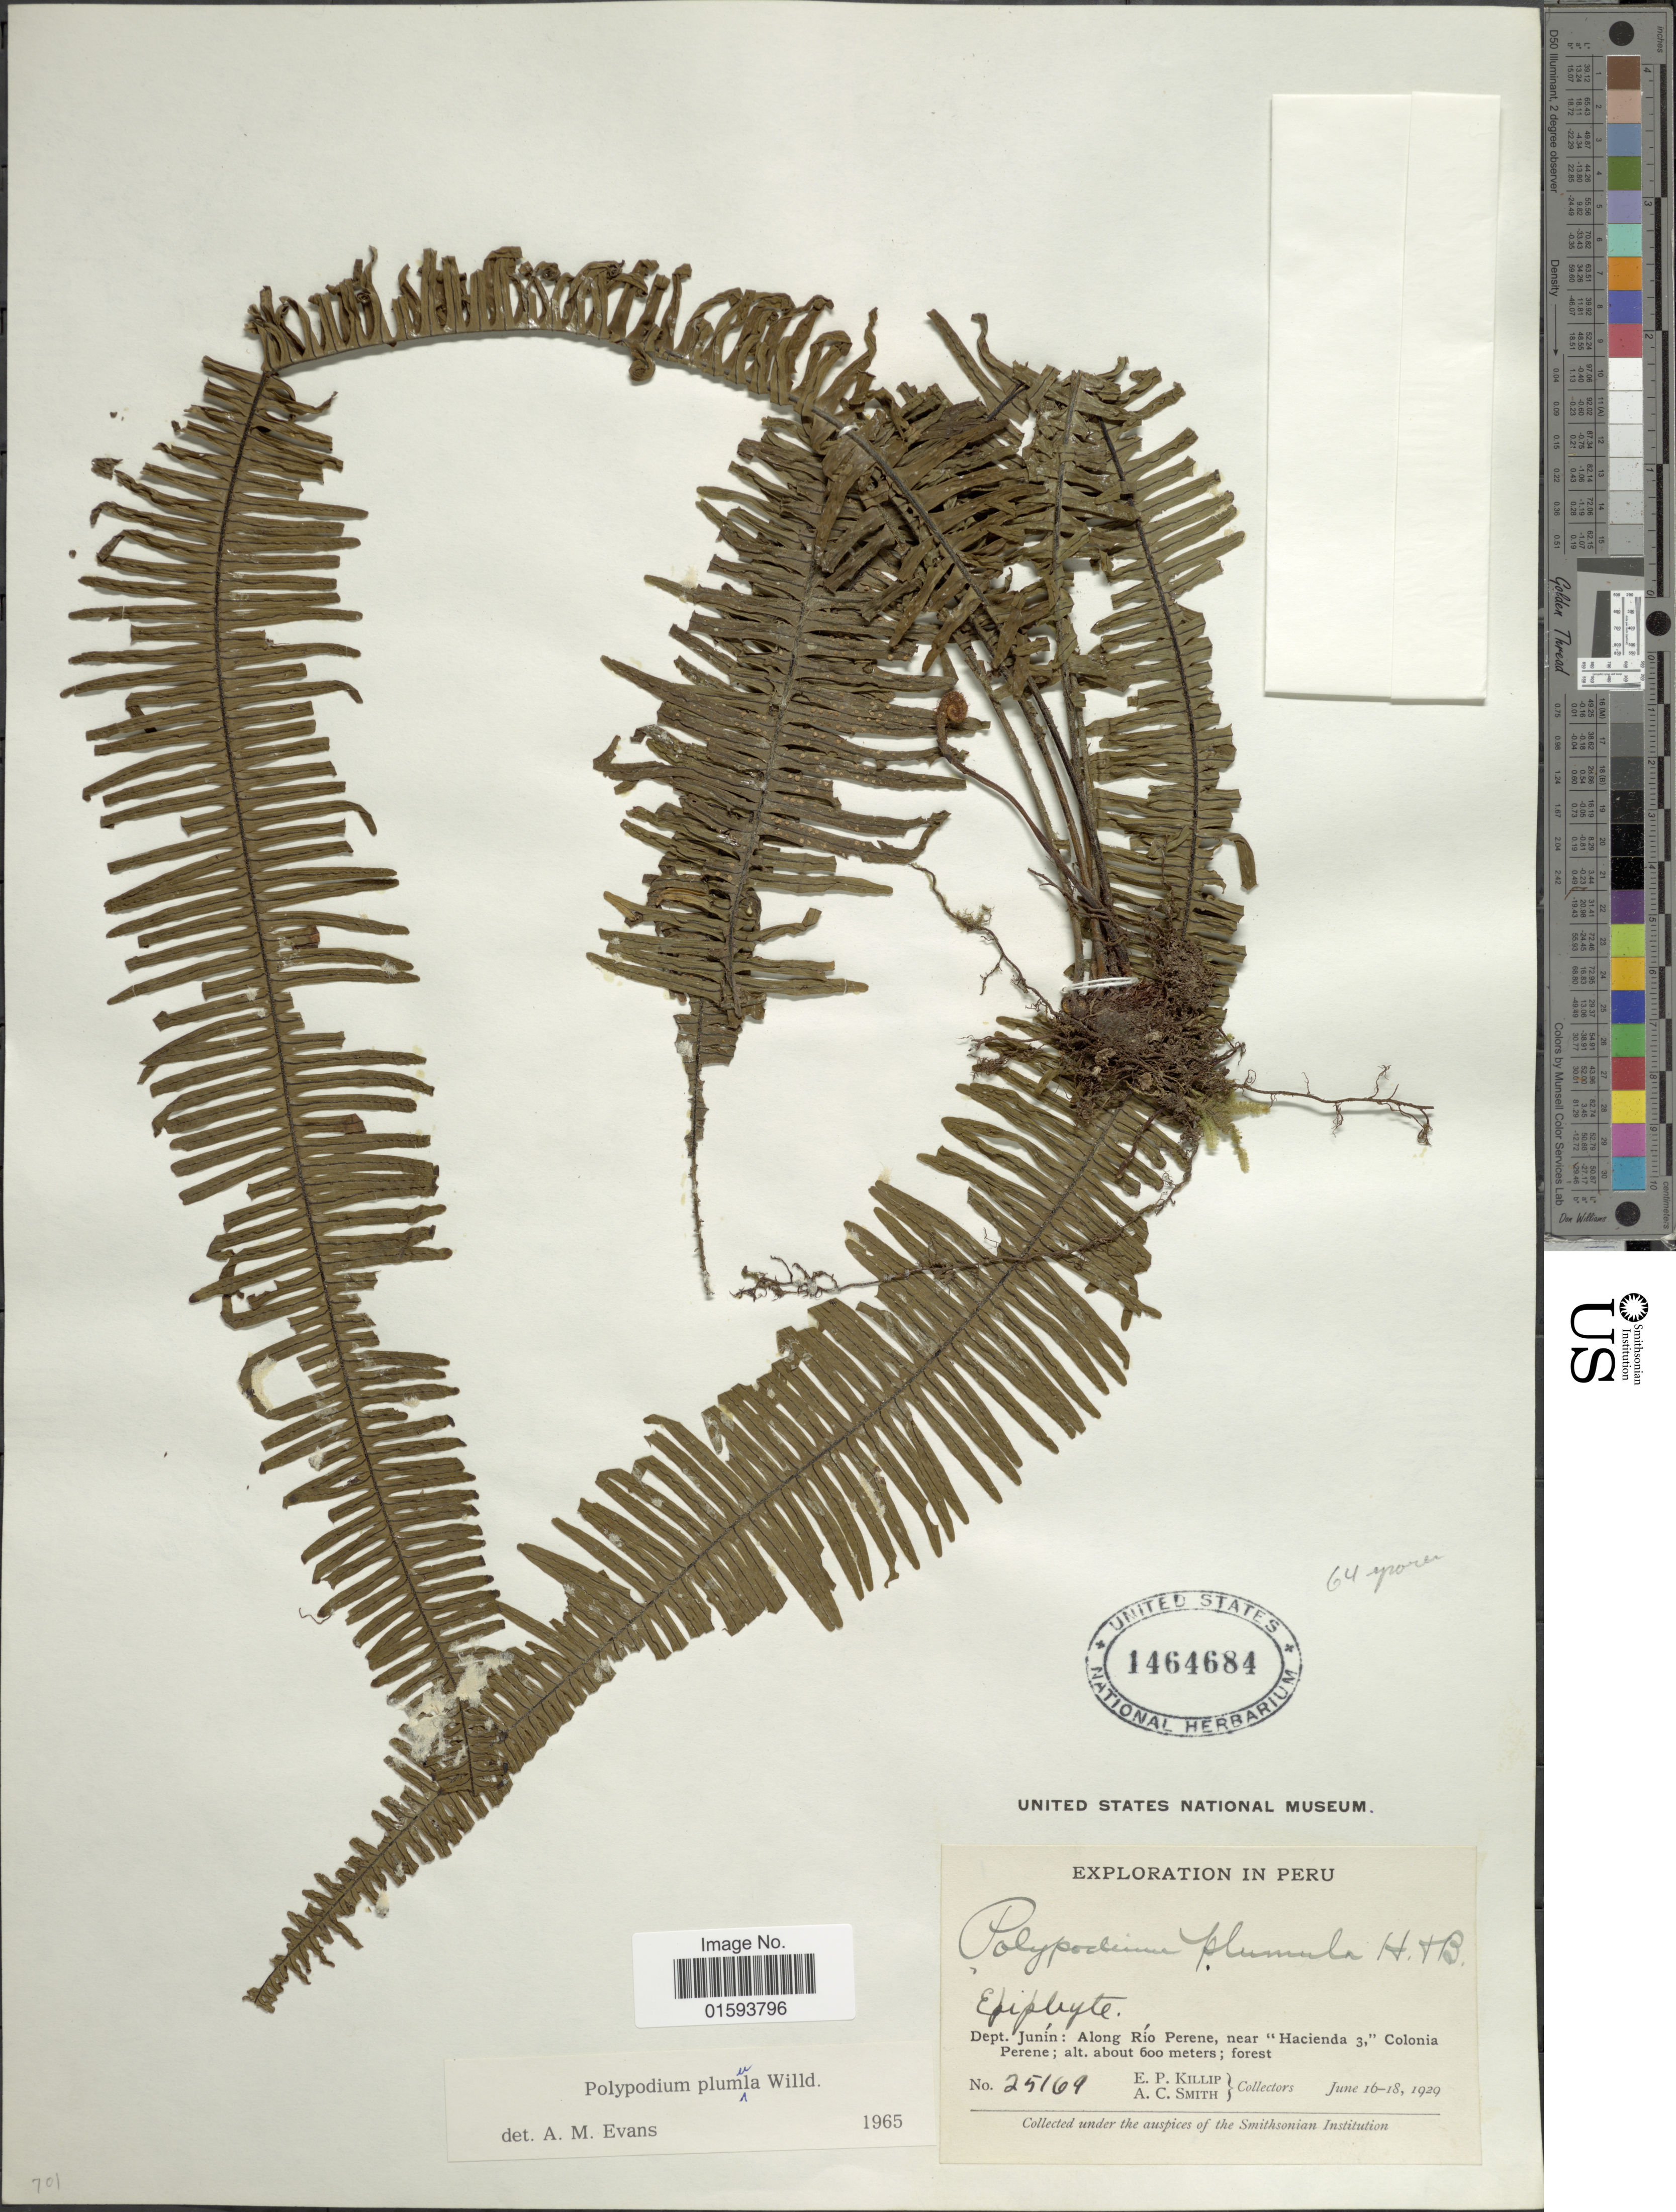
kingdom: Plantae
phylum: Tracheophyta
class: Polypodiopsida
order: Polypodiales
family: Polypodiaceae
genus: Pecluma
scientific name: Pecluma plumula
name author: (Humb. & Bonpl. ex Willd.) M.G. Price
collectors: E. P. Killip & A. C. Smith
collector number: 25169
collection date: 1929-06-16/1929-06-18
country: Peru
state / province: Junín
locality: Along Rio Perene, near " Hacienda 3," Colonia Perene.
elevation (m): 600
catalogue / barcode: US 1464684